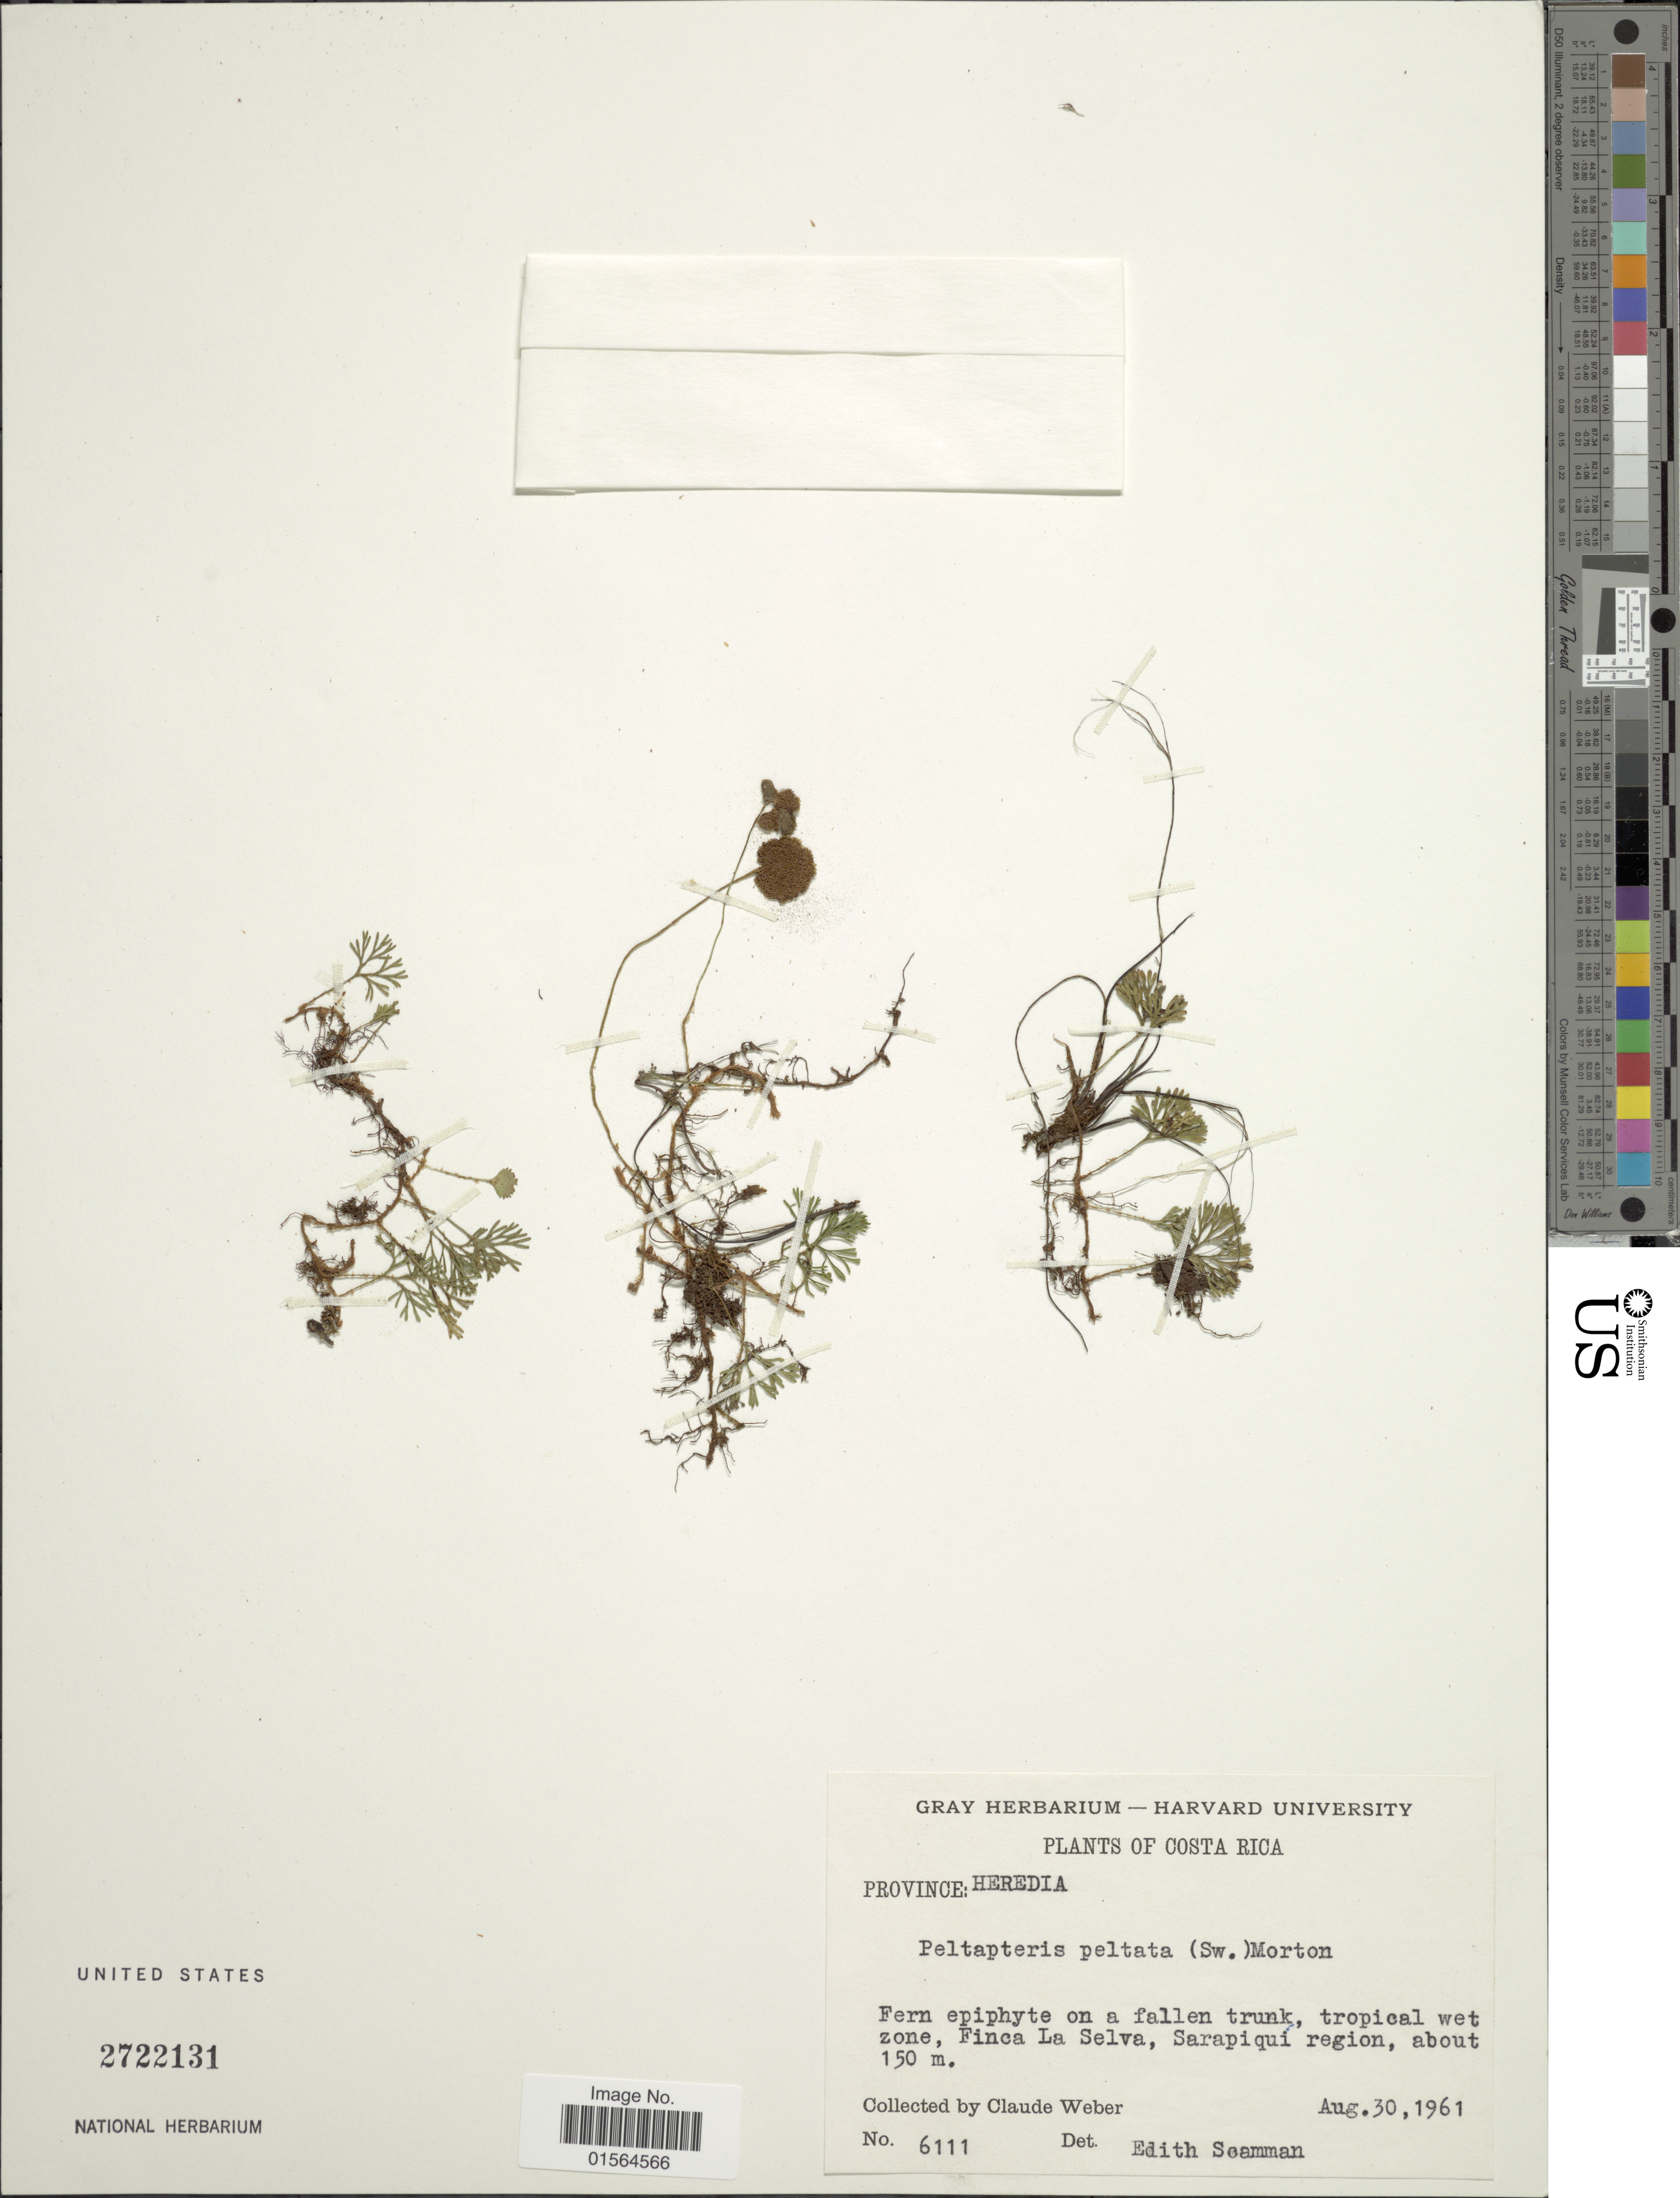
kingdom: Plantae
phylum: Tracheophyta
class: Polypodiopsida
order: Polypodiales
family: Dryopteridaceae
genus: Elaphoglossum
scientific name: Elaphoglossum peltatum f. foeniculaceum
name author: (Hook. & Grev.) Mickel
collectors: C. I. Weber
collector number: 6111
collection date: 1961-08-30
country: Costa Rica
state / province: Heredia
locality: Fern epiphyte on a fallen trunk, tropical wet zone, Finca La Selva, Sarapiqui region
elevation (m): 150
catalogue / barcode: US 2722131